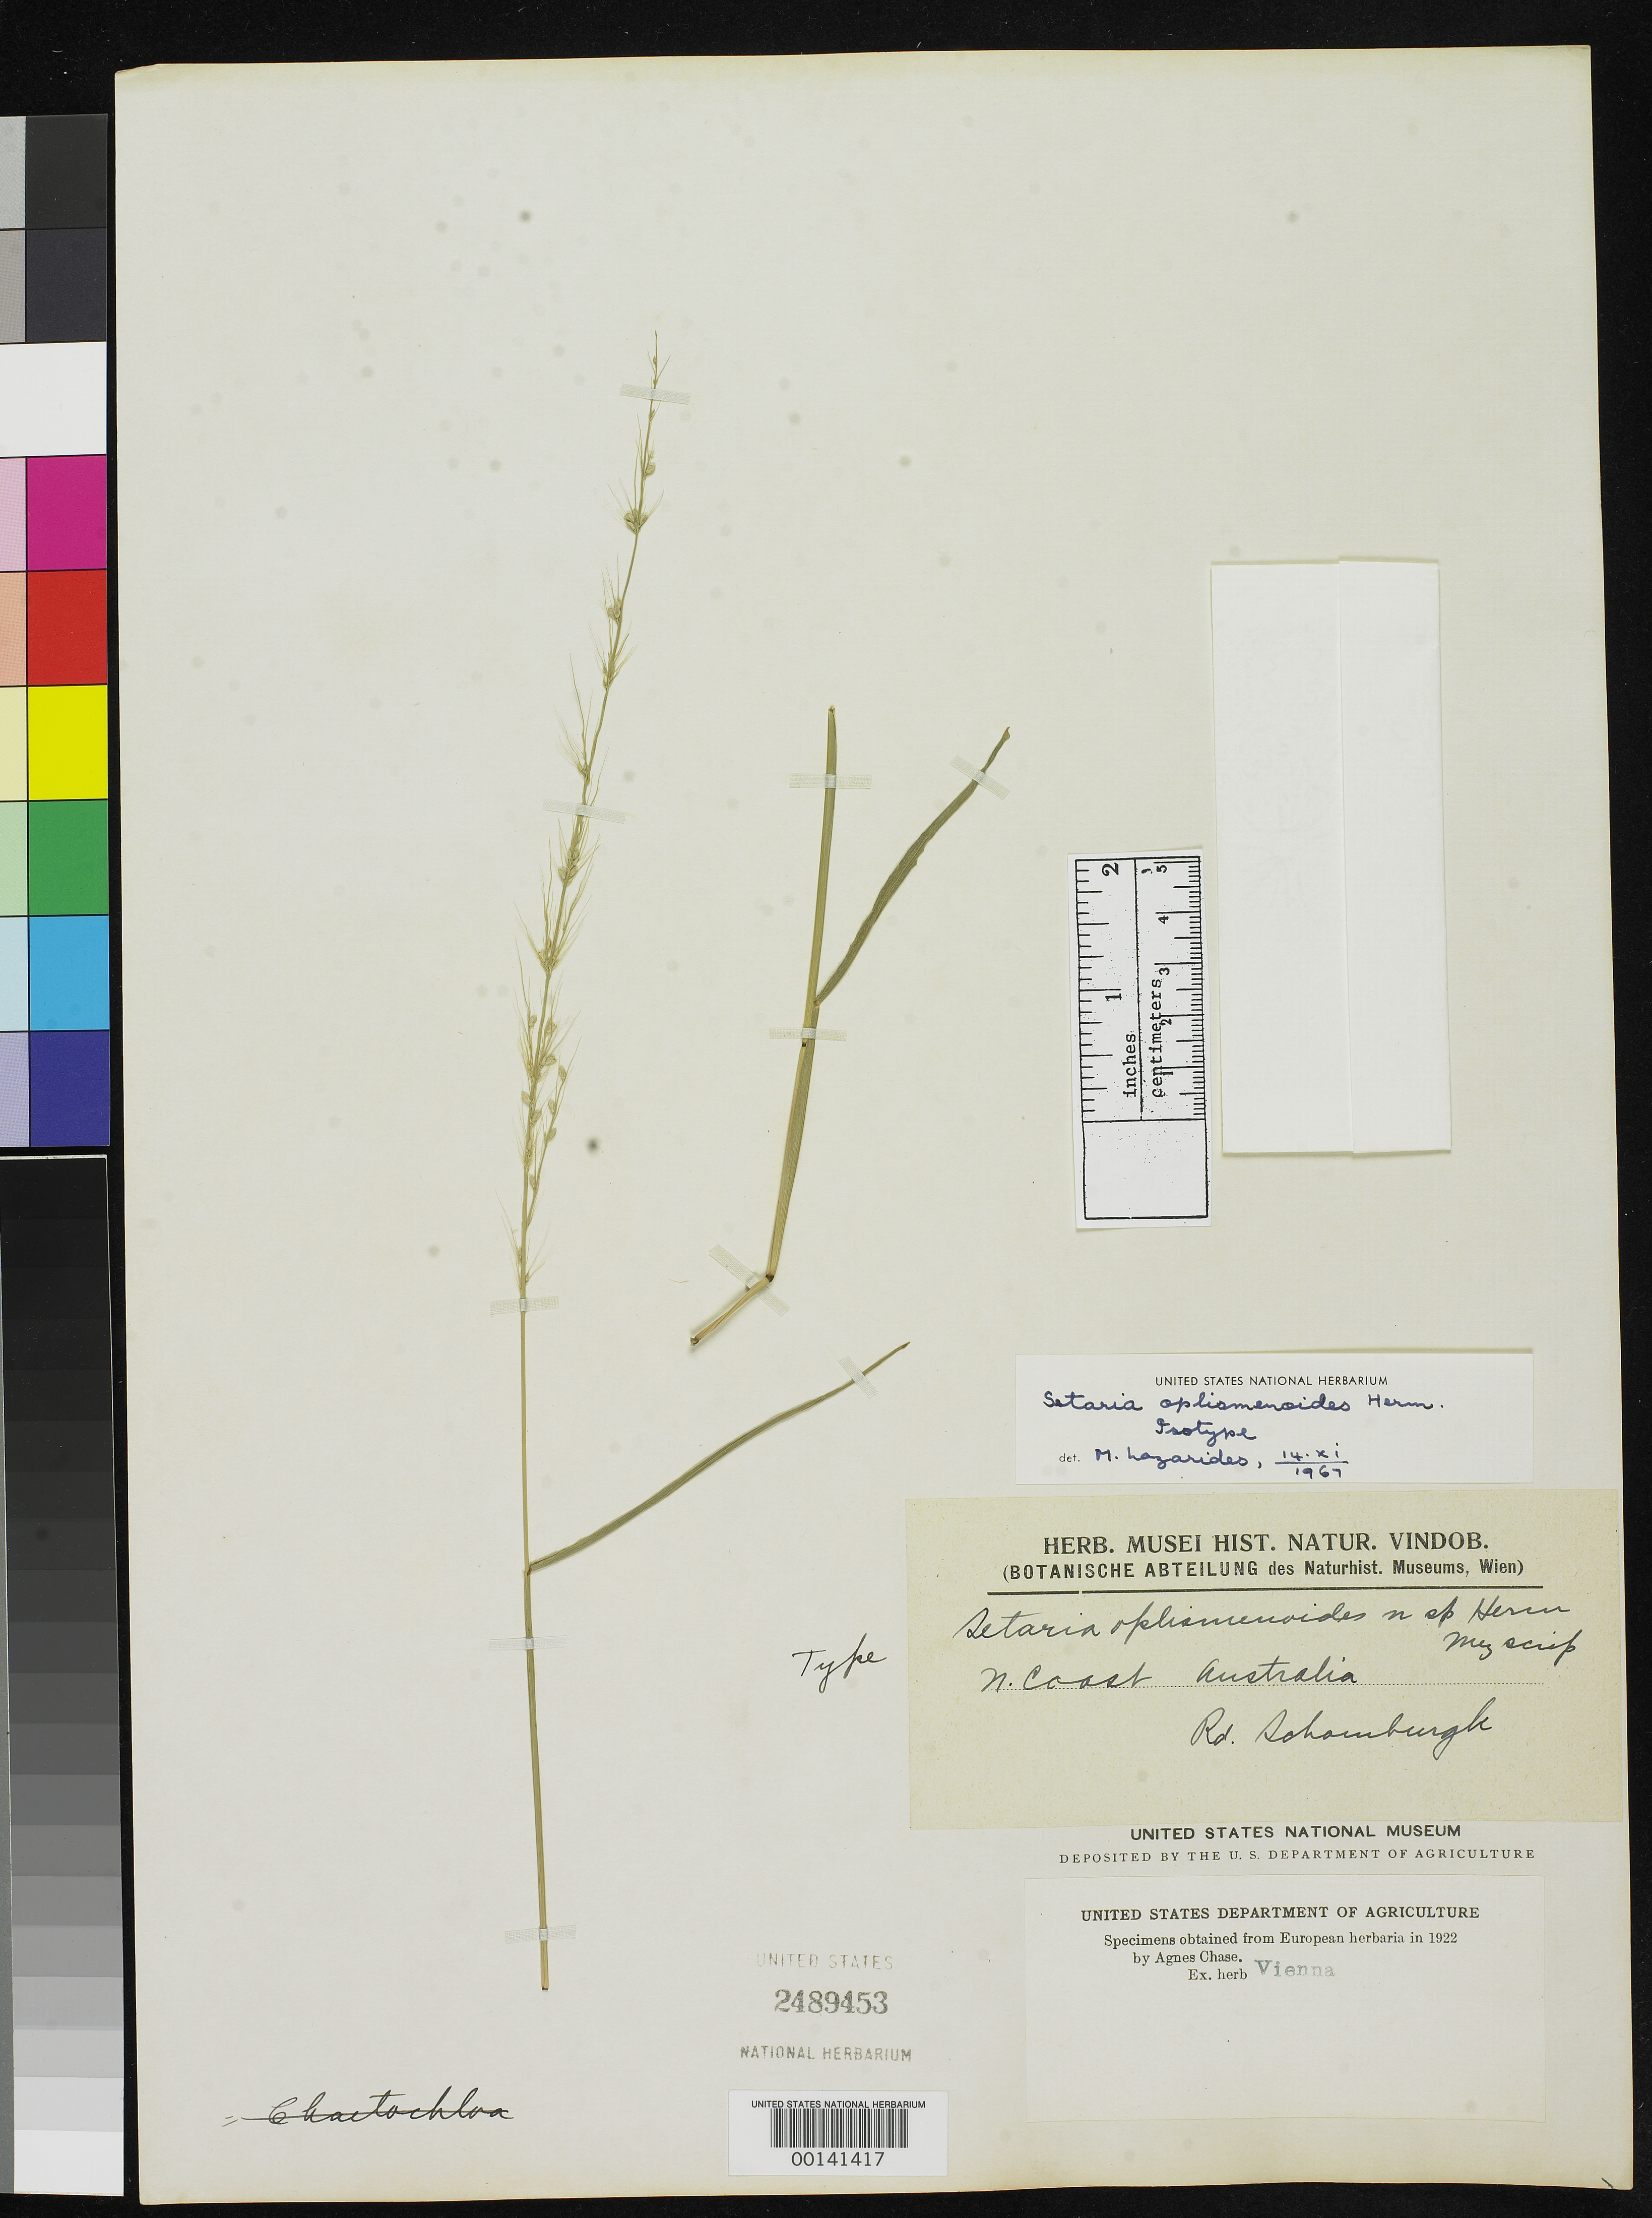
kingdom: Plantae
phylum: Tracheophyta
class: Liliopsida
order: Poales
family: Poaceae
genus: Setaria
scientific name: Setaria oplismenoides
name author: R.A.W. Herrm.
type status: Isotype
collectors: M. R. Schomburgk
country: Australia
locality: Nord-Kuste, Standortsangabe.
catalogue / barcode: US 2489453